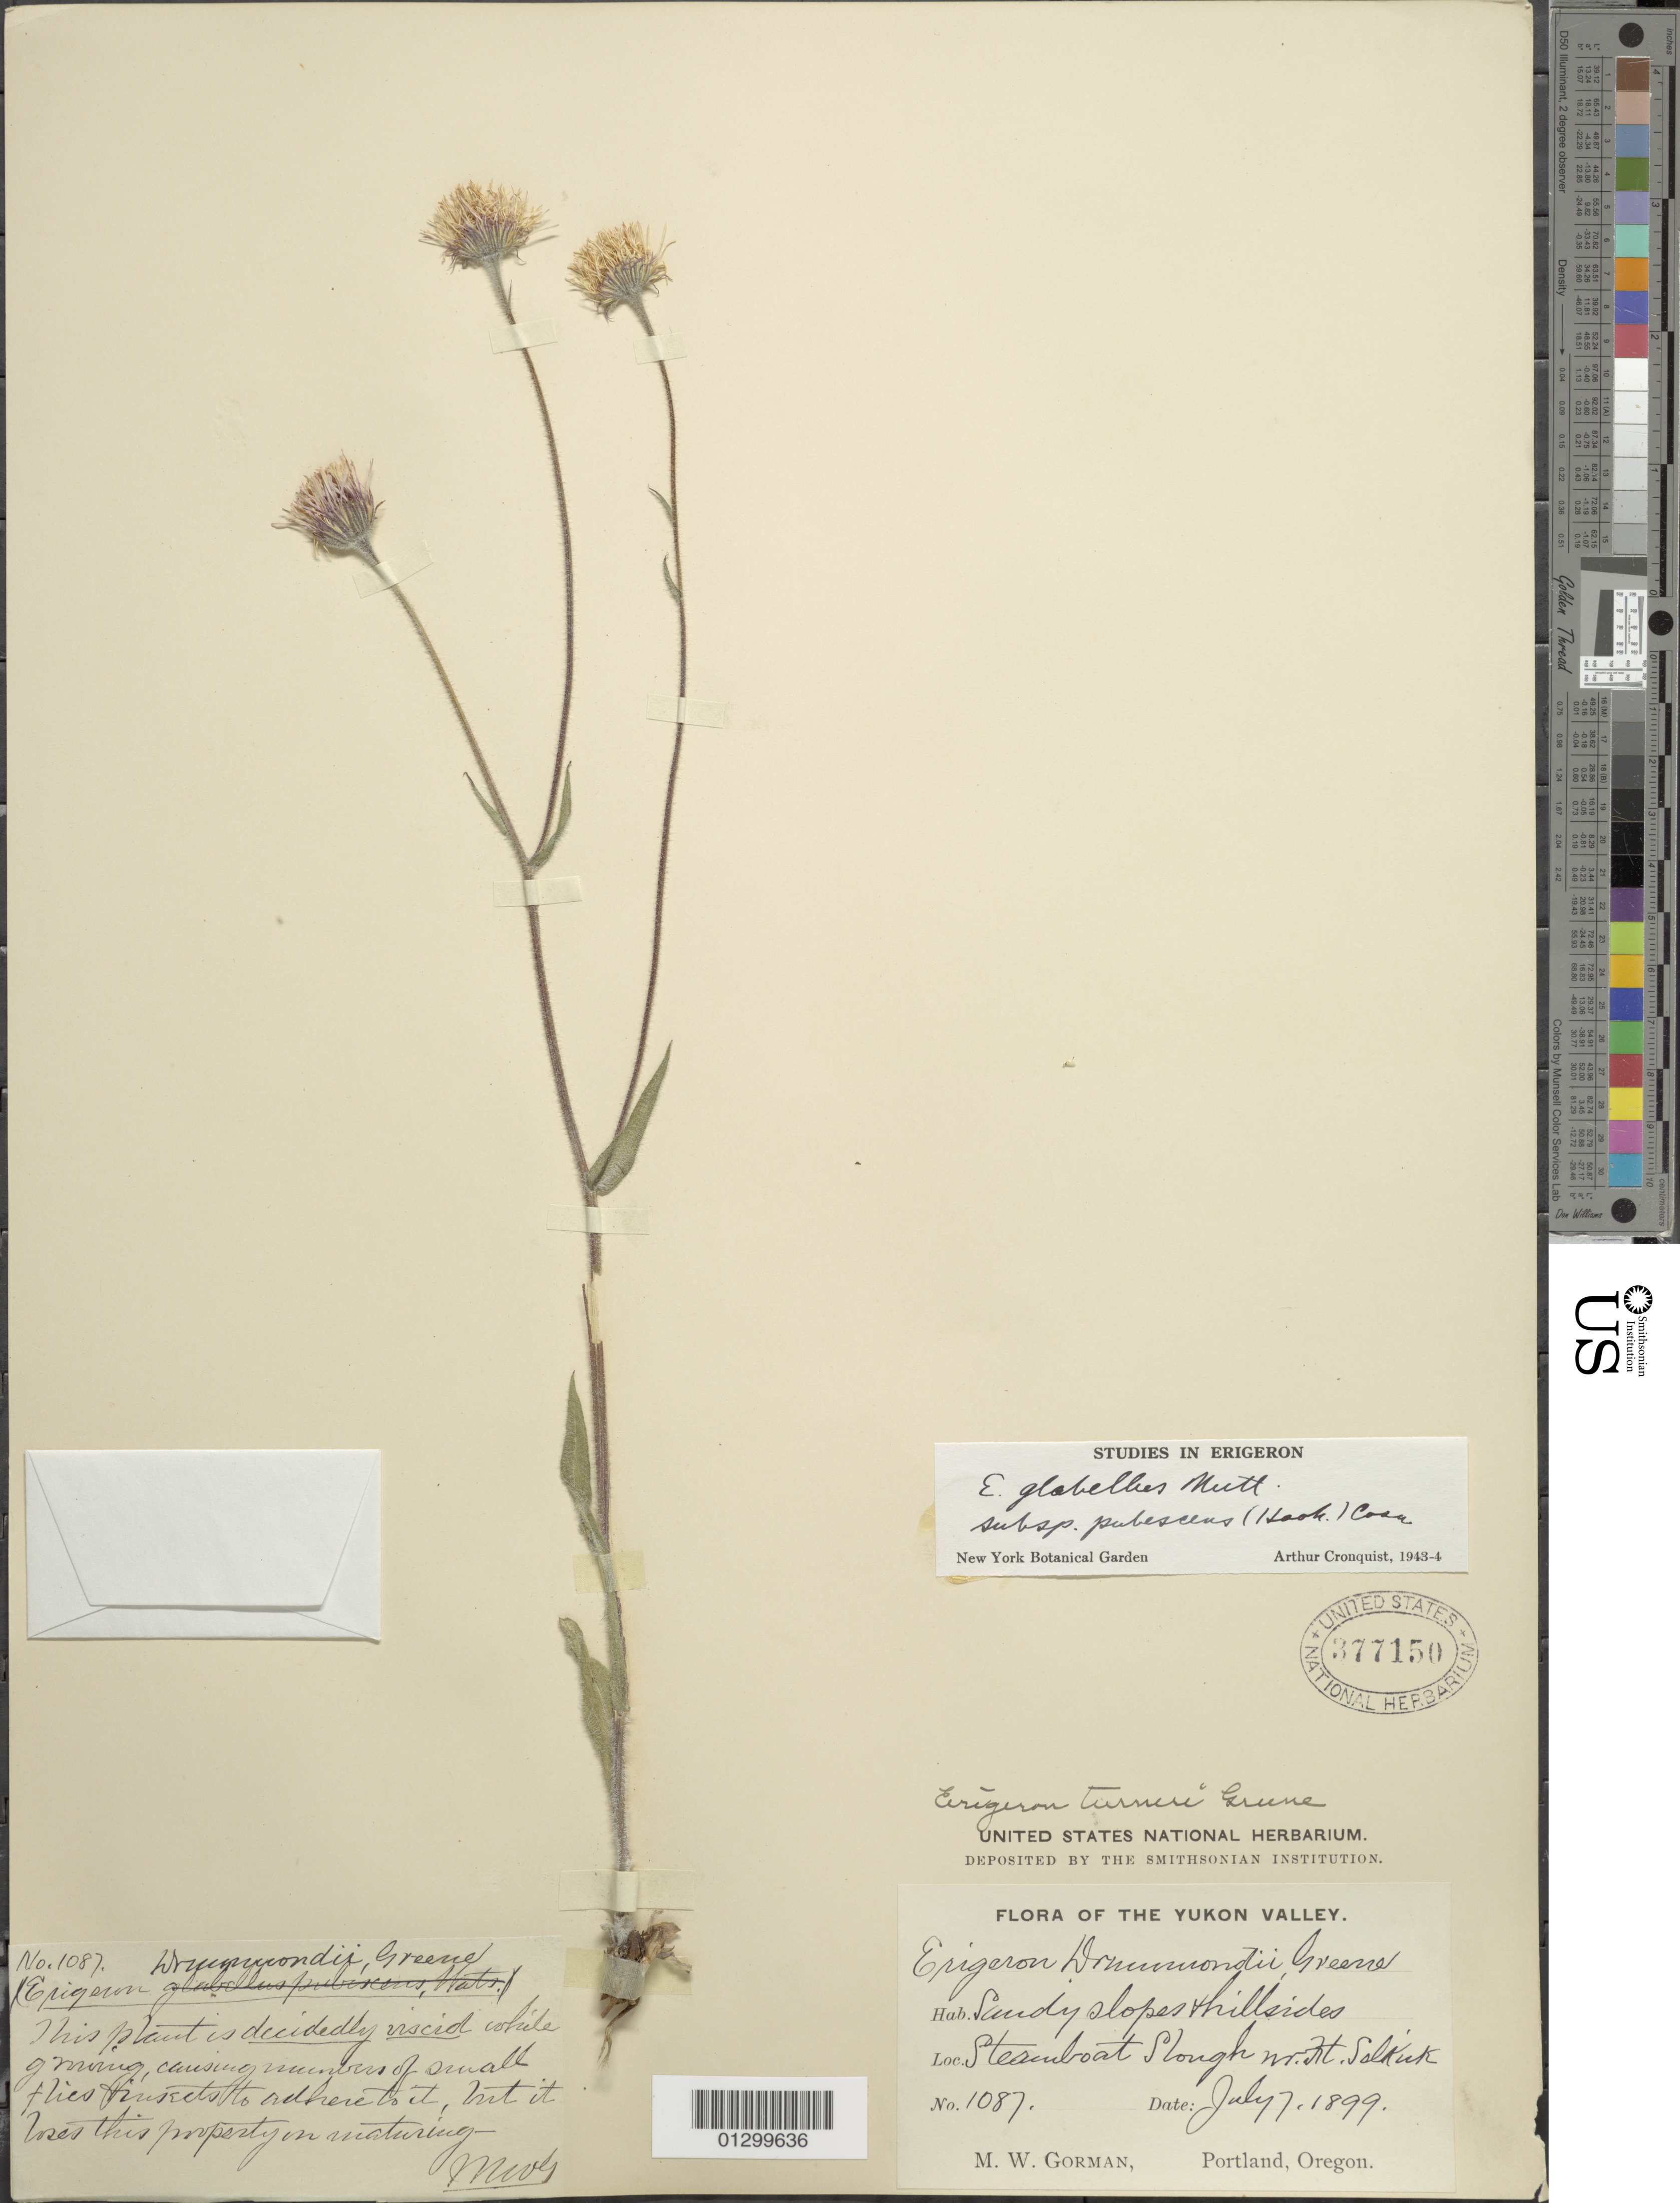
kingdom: Plantae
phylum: Tracheophyta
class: Magnoliopsida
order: Asterales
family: Asteraceae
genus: Erigeron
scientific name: Erigeron glabellus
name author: Nutt.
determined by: Cronquist, A. J.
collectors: M. W. Gorman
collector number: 1087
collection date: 1899-07-07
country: Canada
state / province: Yukon Territory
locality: Steamboat Sloug near Fort Selkirk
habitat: Sandy slopes and hillsides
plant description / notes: This plant is decidedly viscid while growing, causing numbers of small flies and insects to adhere to it, but is loses this property in maturing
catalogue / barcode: US 377150